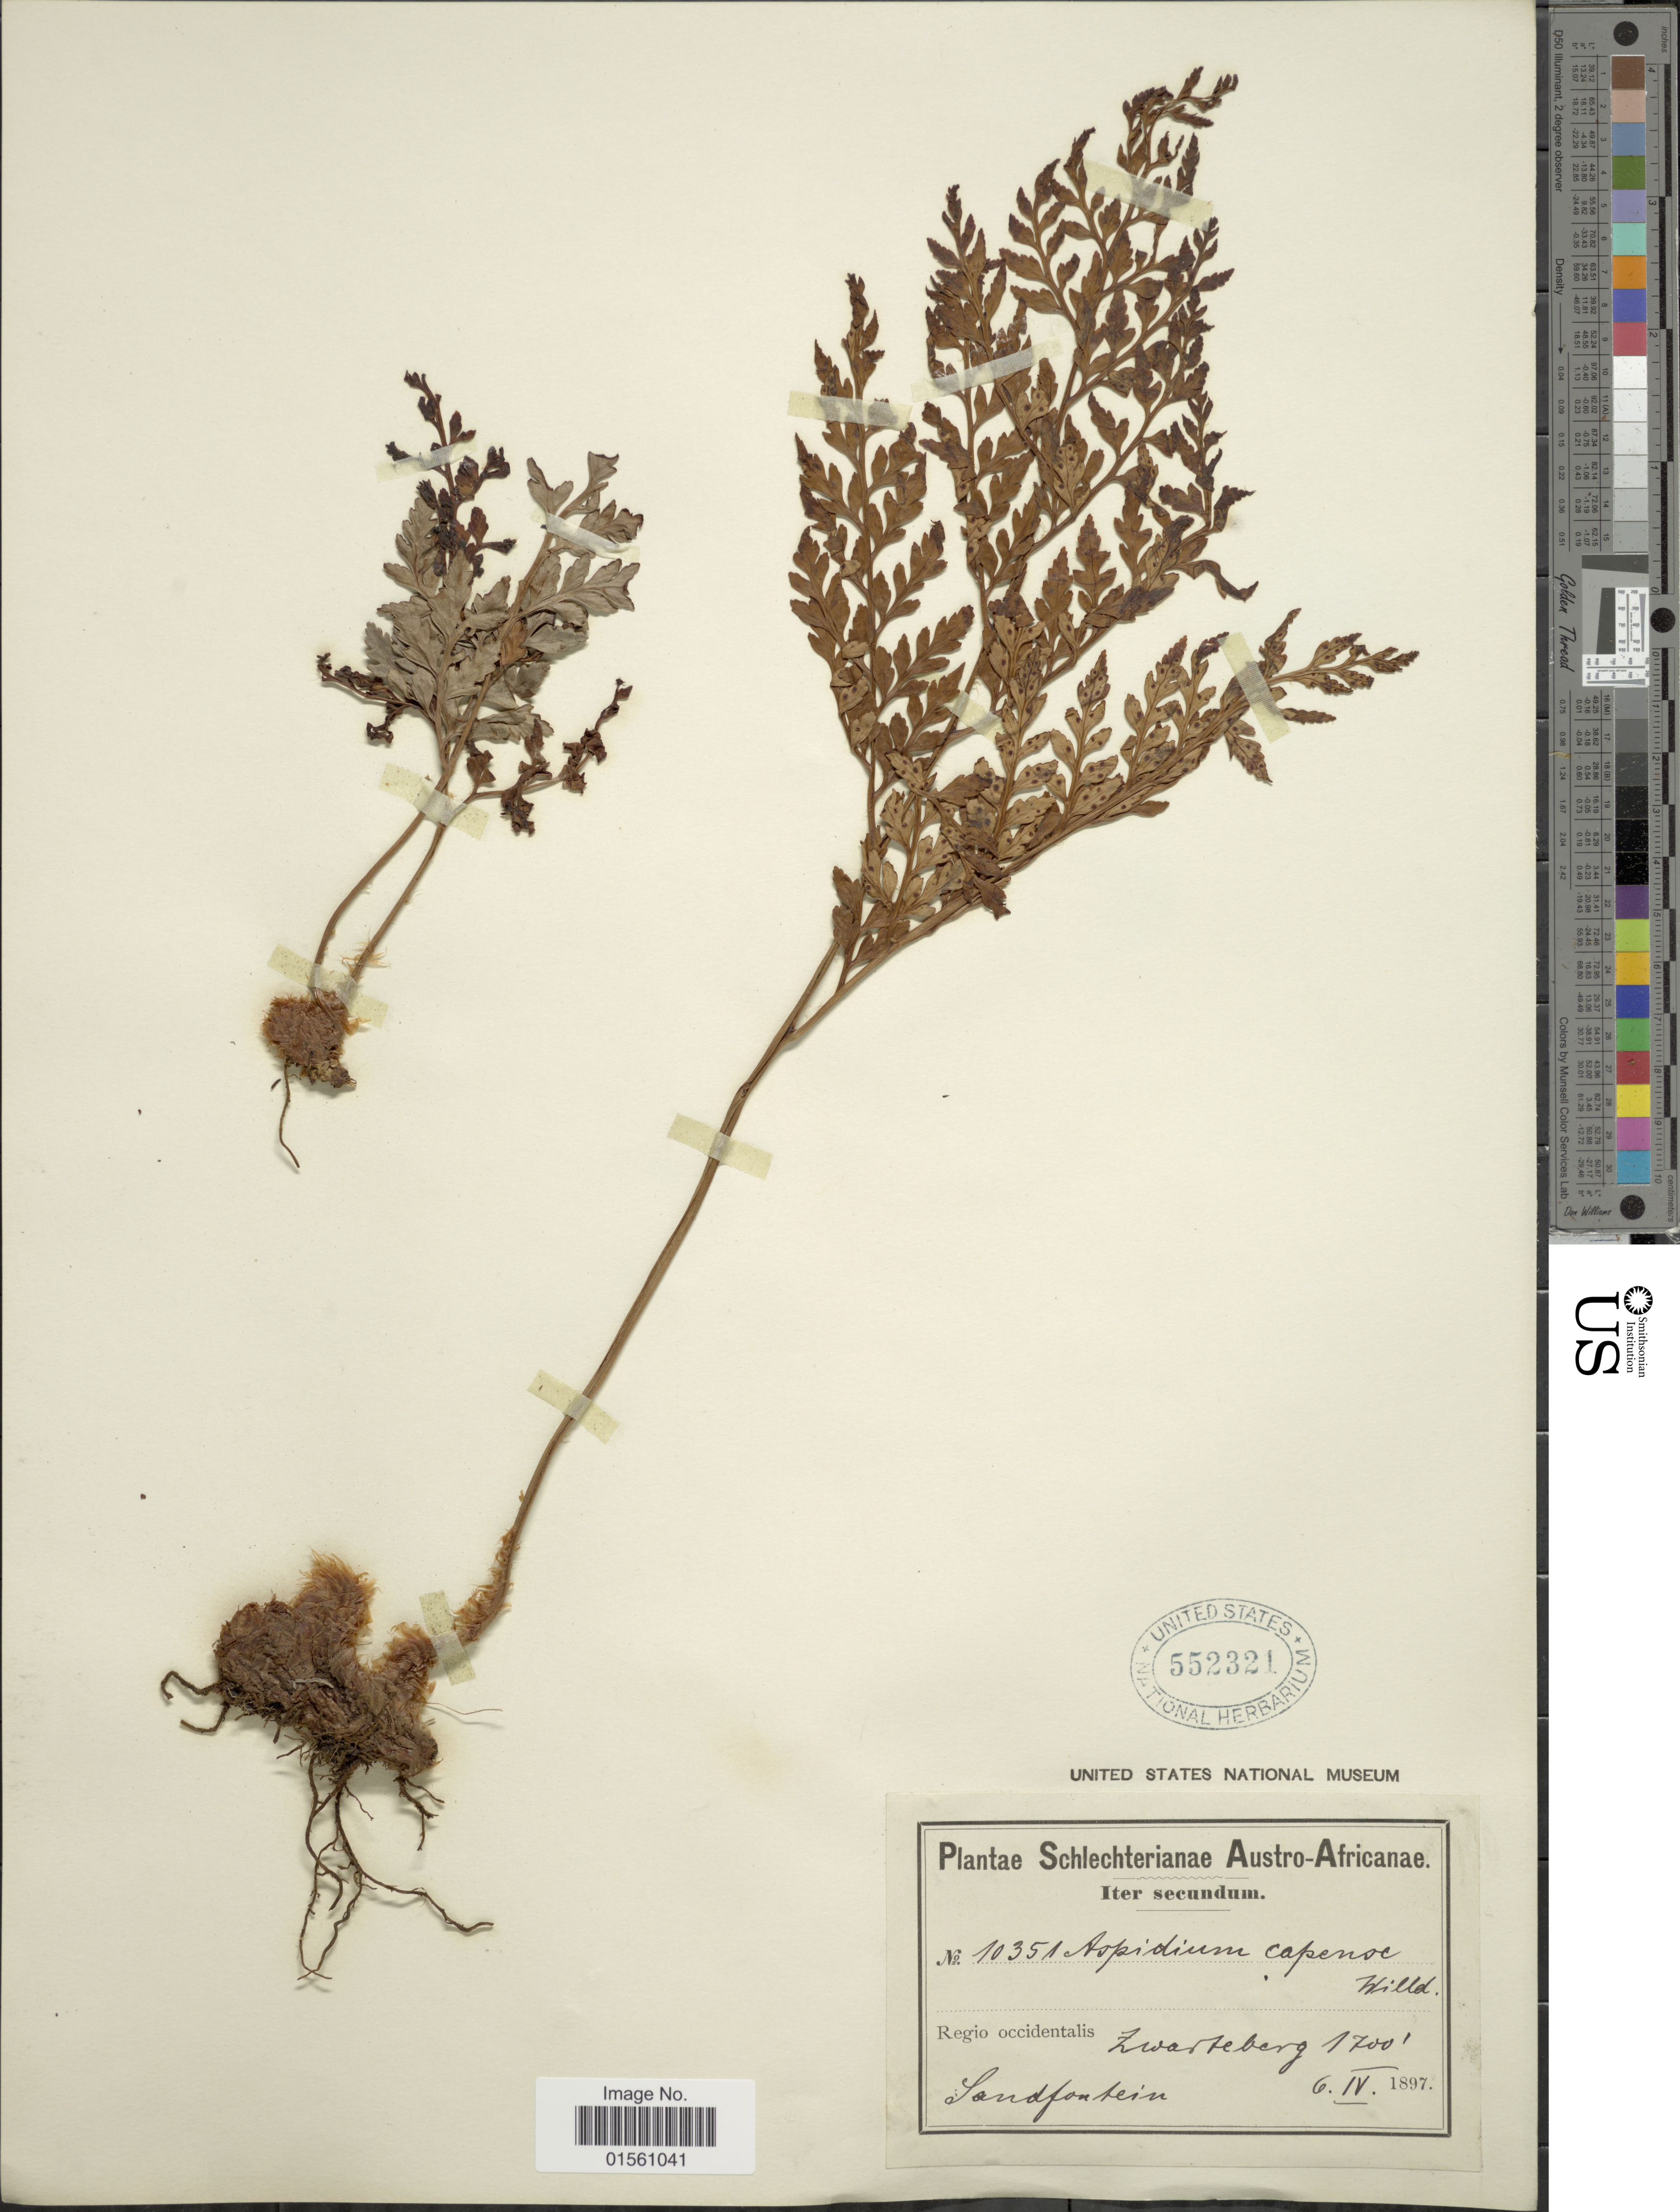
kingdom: Plantae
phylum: Tracheophyta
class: Polypodiopsida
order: Polypodiales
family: Dryopteridaceae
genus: Rumohra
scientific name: Rumohra adiantiformis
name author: (G. Forst.) Ching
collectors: Schlechter, --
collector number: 10351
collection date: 1897-04-06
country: South Africa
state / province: Western Cape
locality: Austro-Africanae, regio occidentalis Zwarteberg, Sandfontein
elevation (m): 518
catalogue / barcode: US 552321